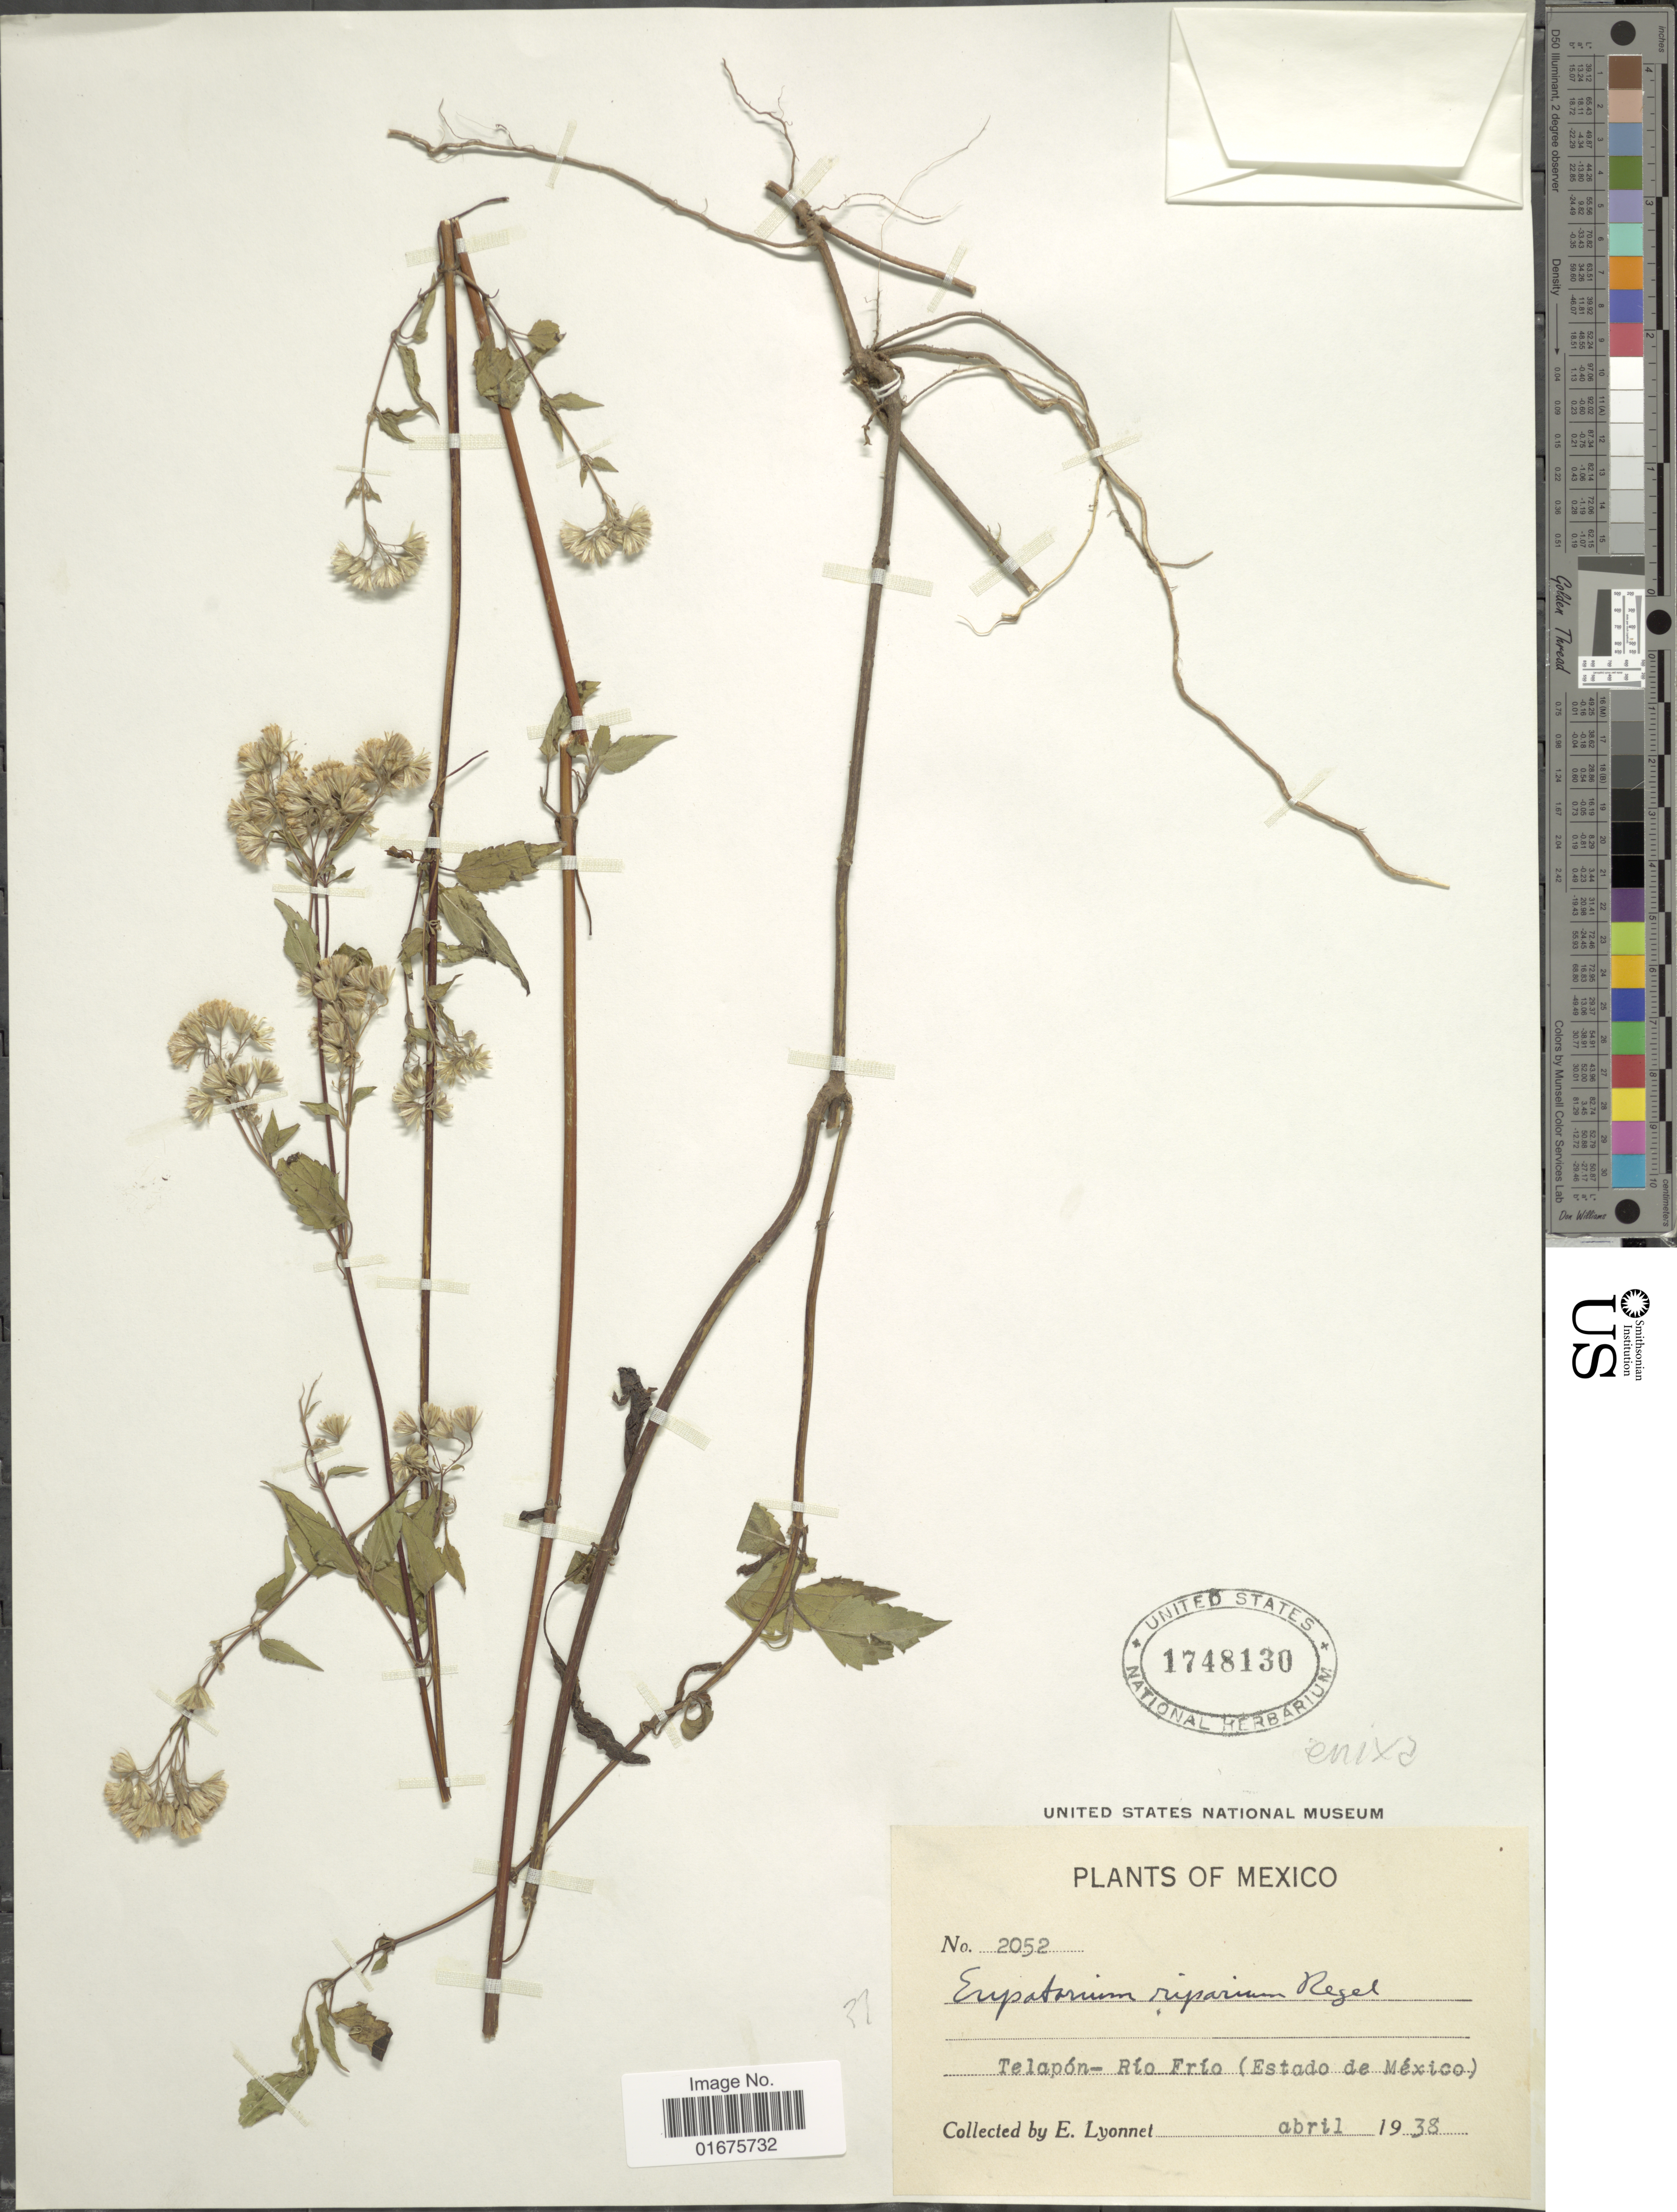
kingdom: Plantae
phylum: Tracheophyta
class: Magnoliopsida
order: Asterales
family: Asteraceae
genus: Ageratina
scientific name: Ageratina enixa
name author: (B.L. Rob.) R.M. King & H. Rob.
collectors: E. Lyonnet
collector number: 2052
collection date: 1938-04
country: Mexico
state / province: México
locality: Telapon - Rio Frio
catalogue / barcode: US 1748130